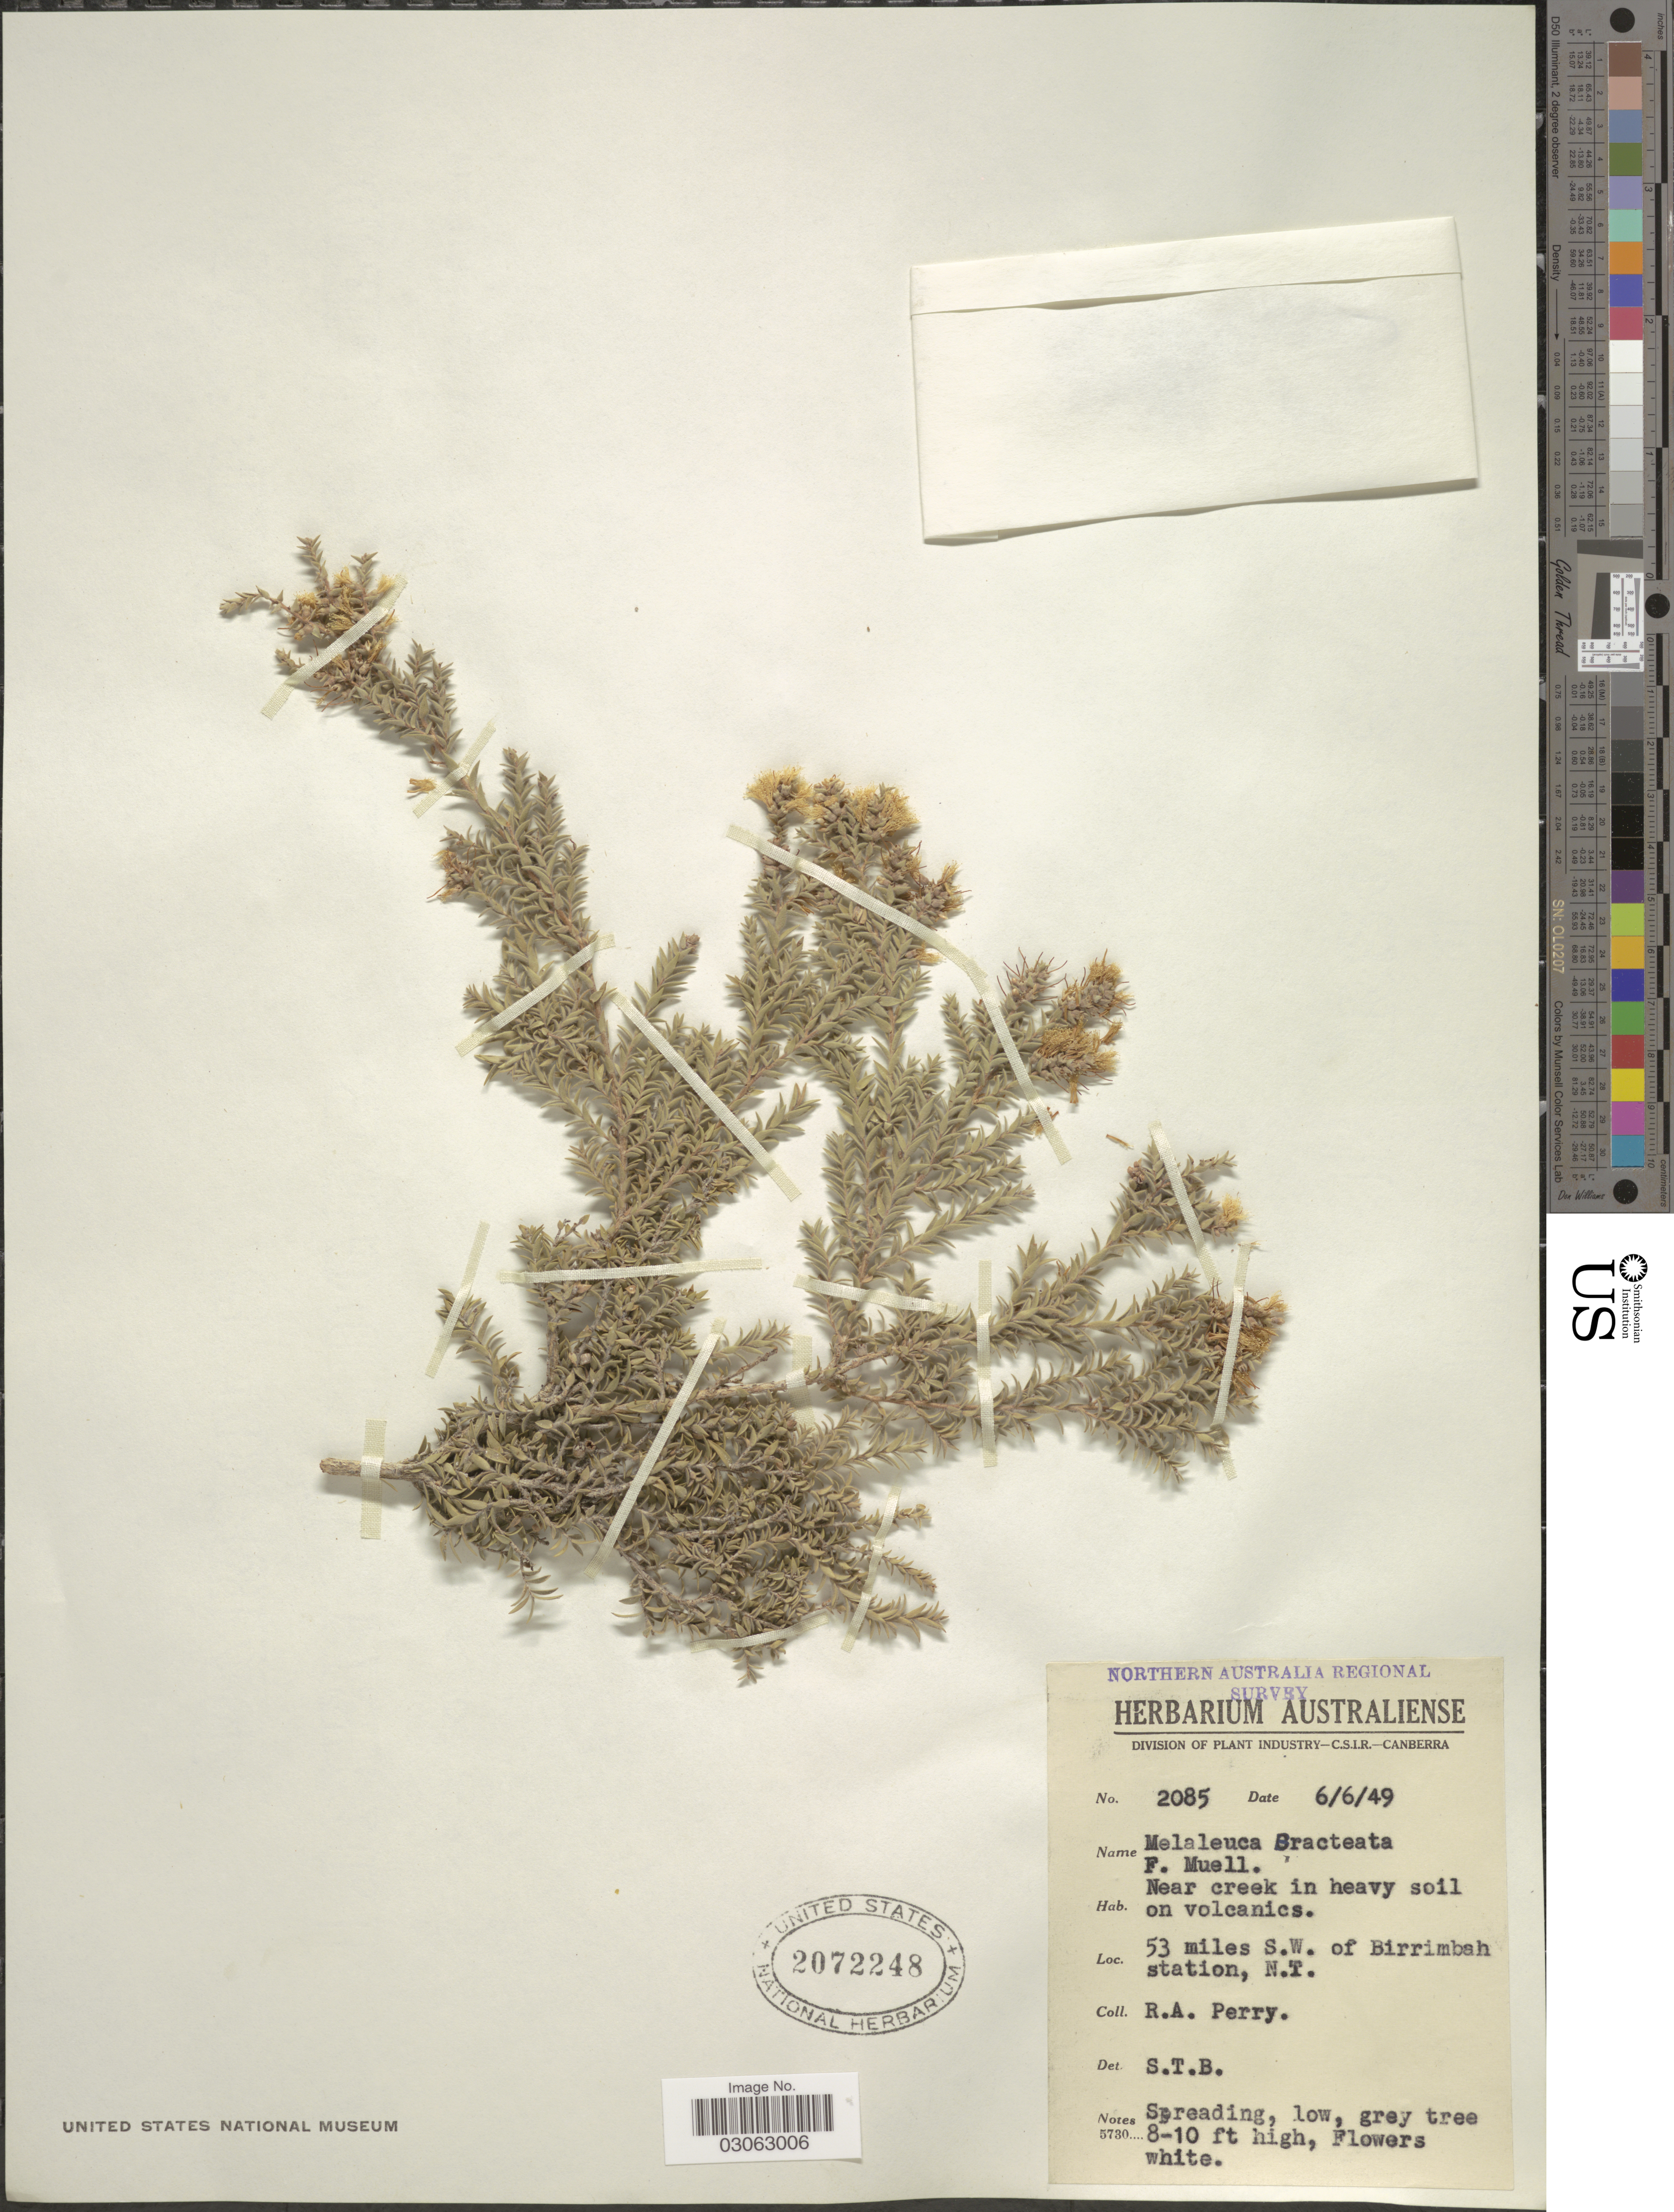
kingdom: Plantae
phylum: Tracheophyta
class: Magnoliopsida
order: Myrtales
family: Myrtaceae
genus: Melaleuca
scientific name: Melaleuca bracteata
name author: F. Muell.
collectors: Perry, R. A.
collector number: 2085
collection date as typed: Transcribed d/m/y: 6/6/49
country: Australia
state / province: Northern Territory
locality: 53 miles S. W. of Birrimbah station, N. T.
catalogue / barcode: US 2072248